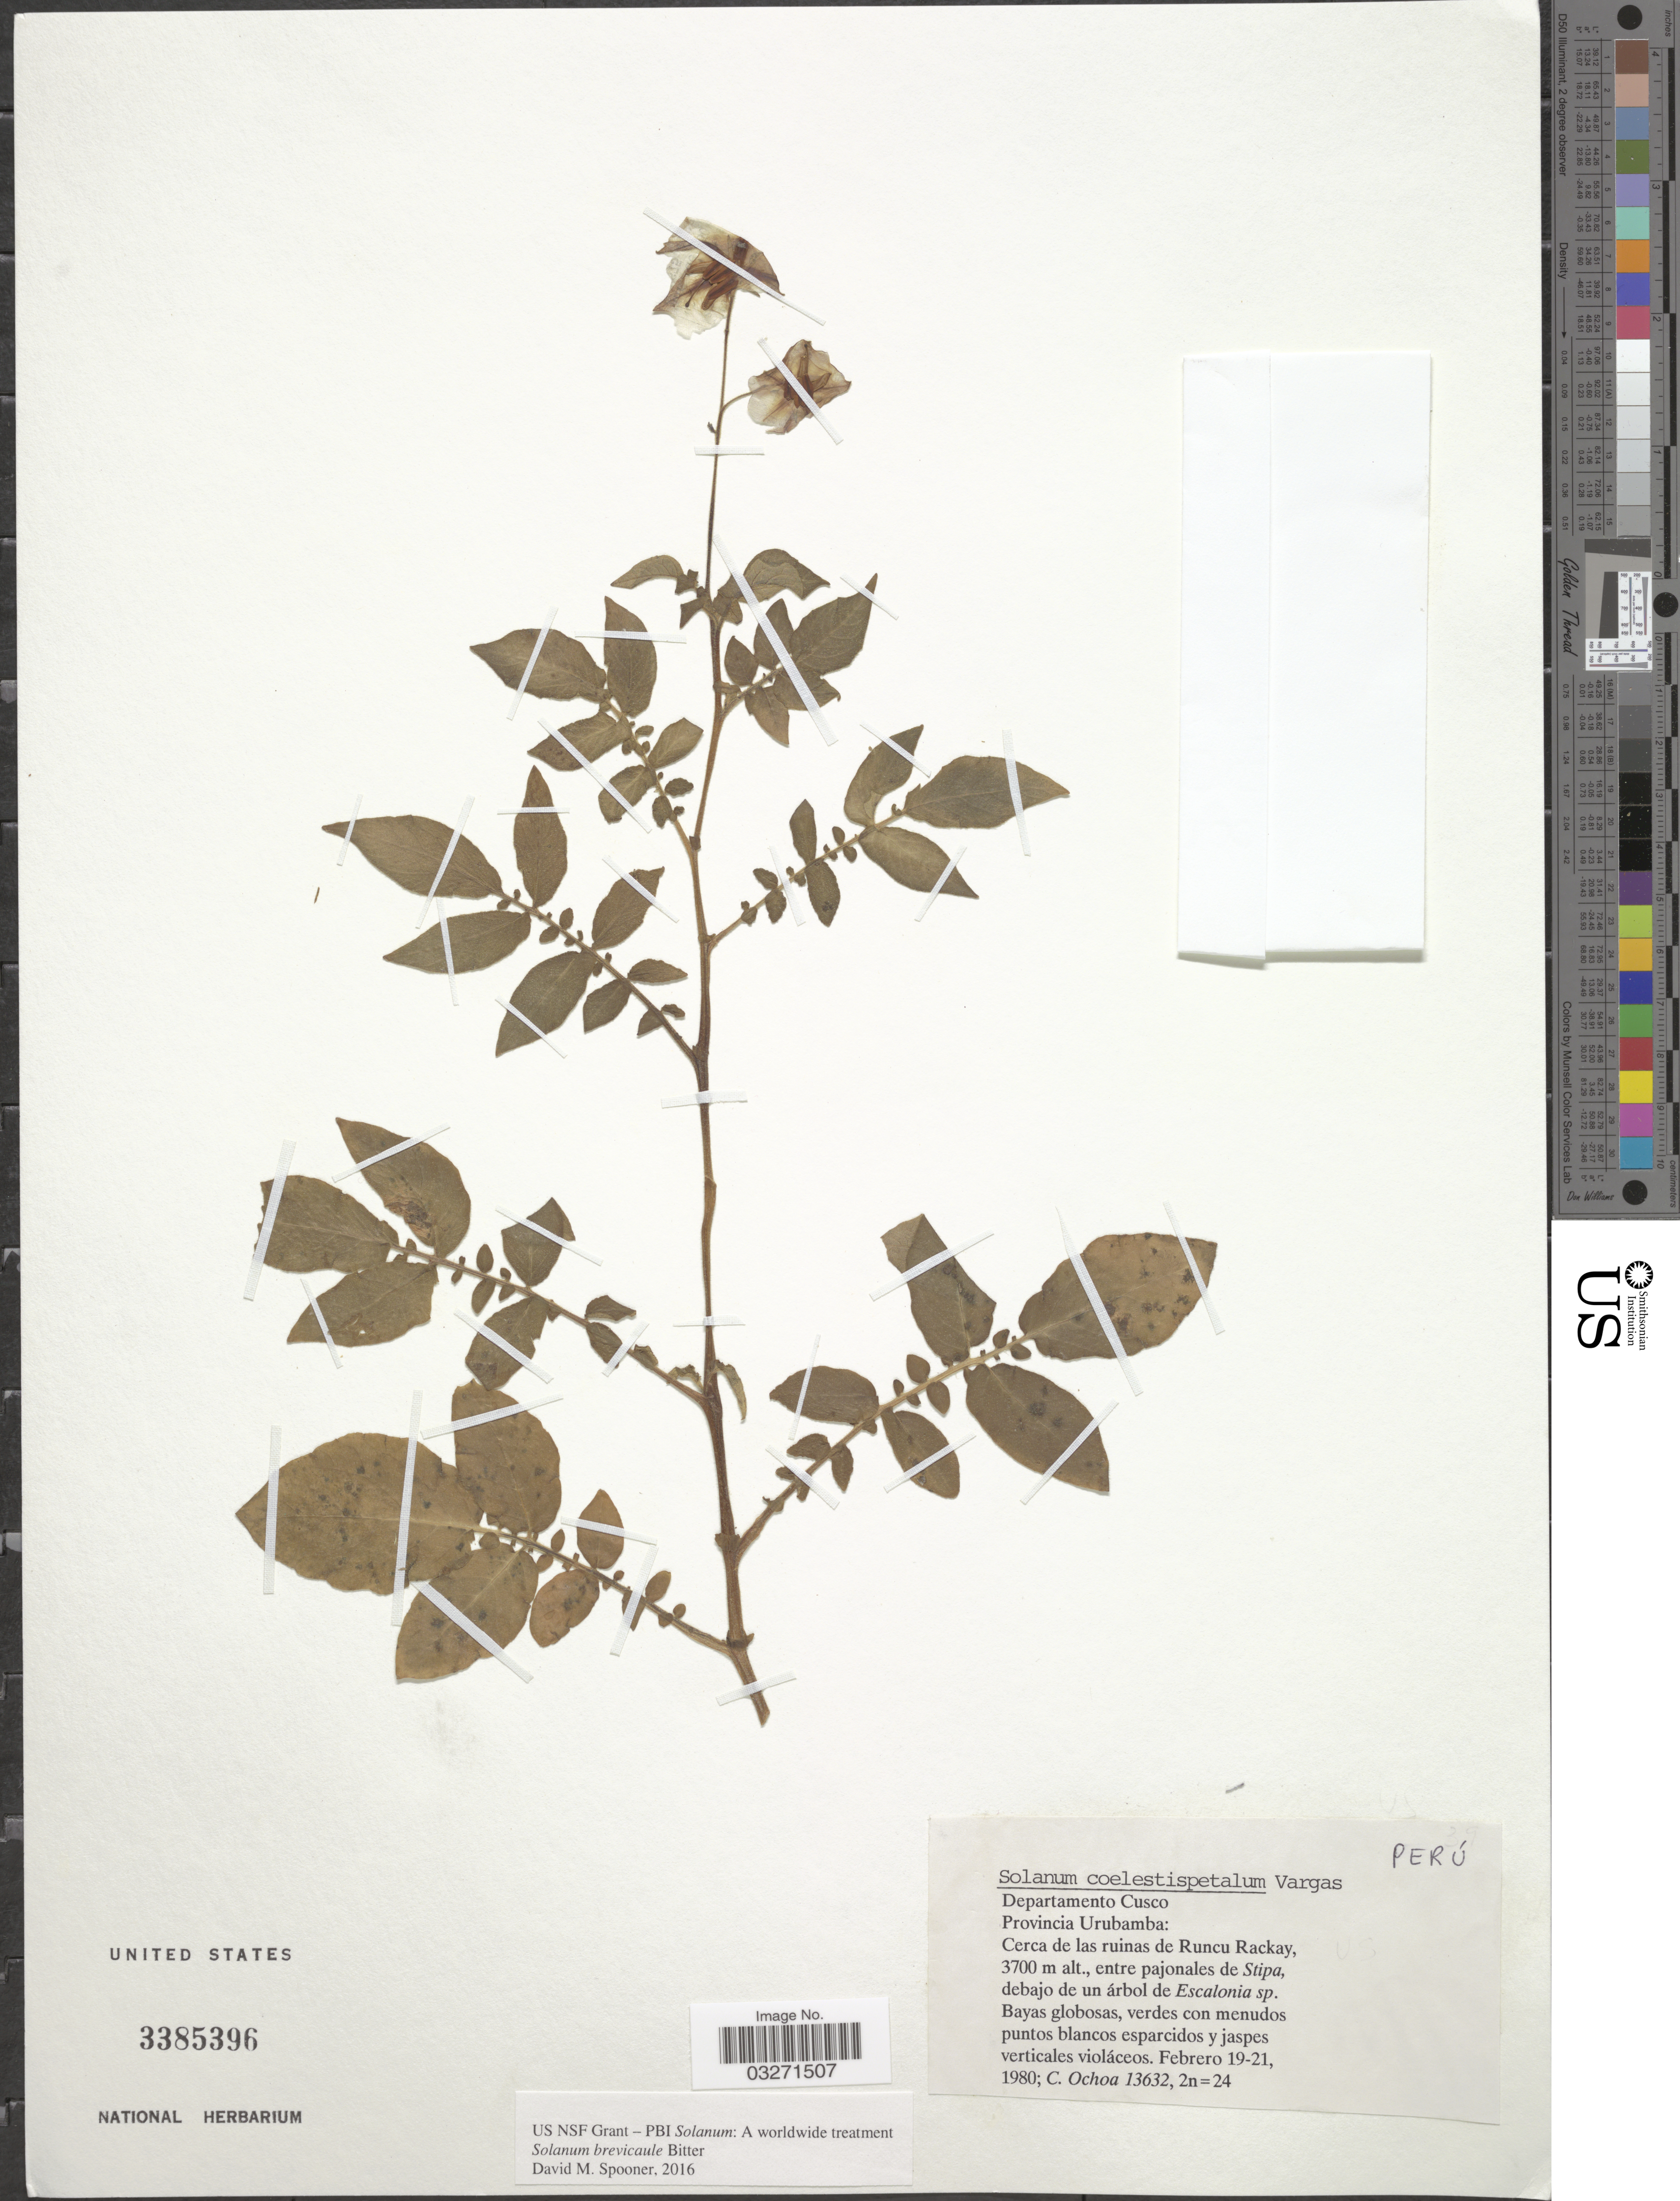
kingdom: Plantae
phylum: Tracheophyta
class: Magnoliopsida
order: Solanales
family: Solanaceae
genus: Solanum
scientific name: Solanum brevicaule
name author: Bitter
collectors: C. Ochoa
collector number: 13632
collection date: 1980-02-19/1980-02-21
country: Peru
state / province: Cusco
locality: Departamento Cusco. Provincia Urubamba: Cerca de las ruinas de Runcu Rackay.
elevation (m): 3700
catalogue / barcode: US 3385396